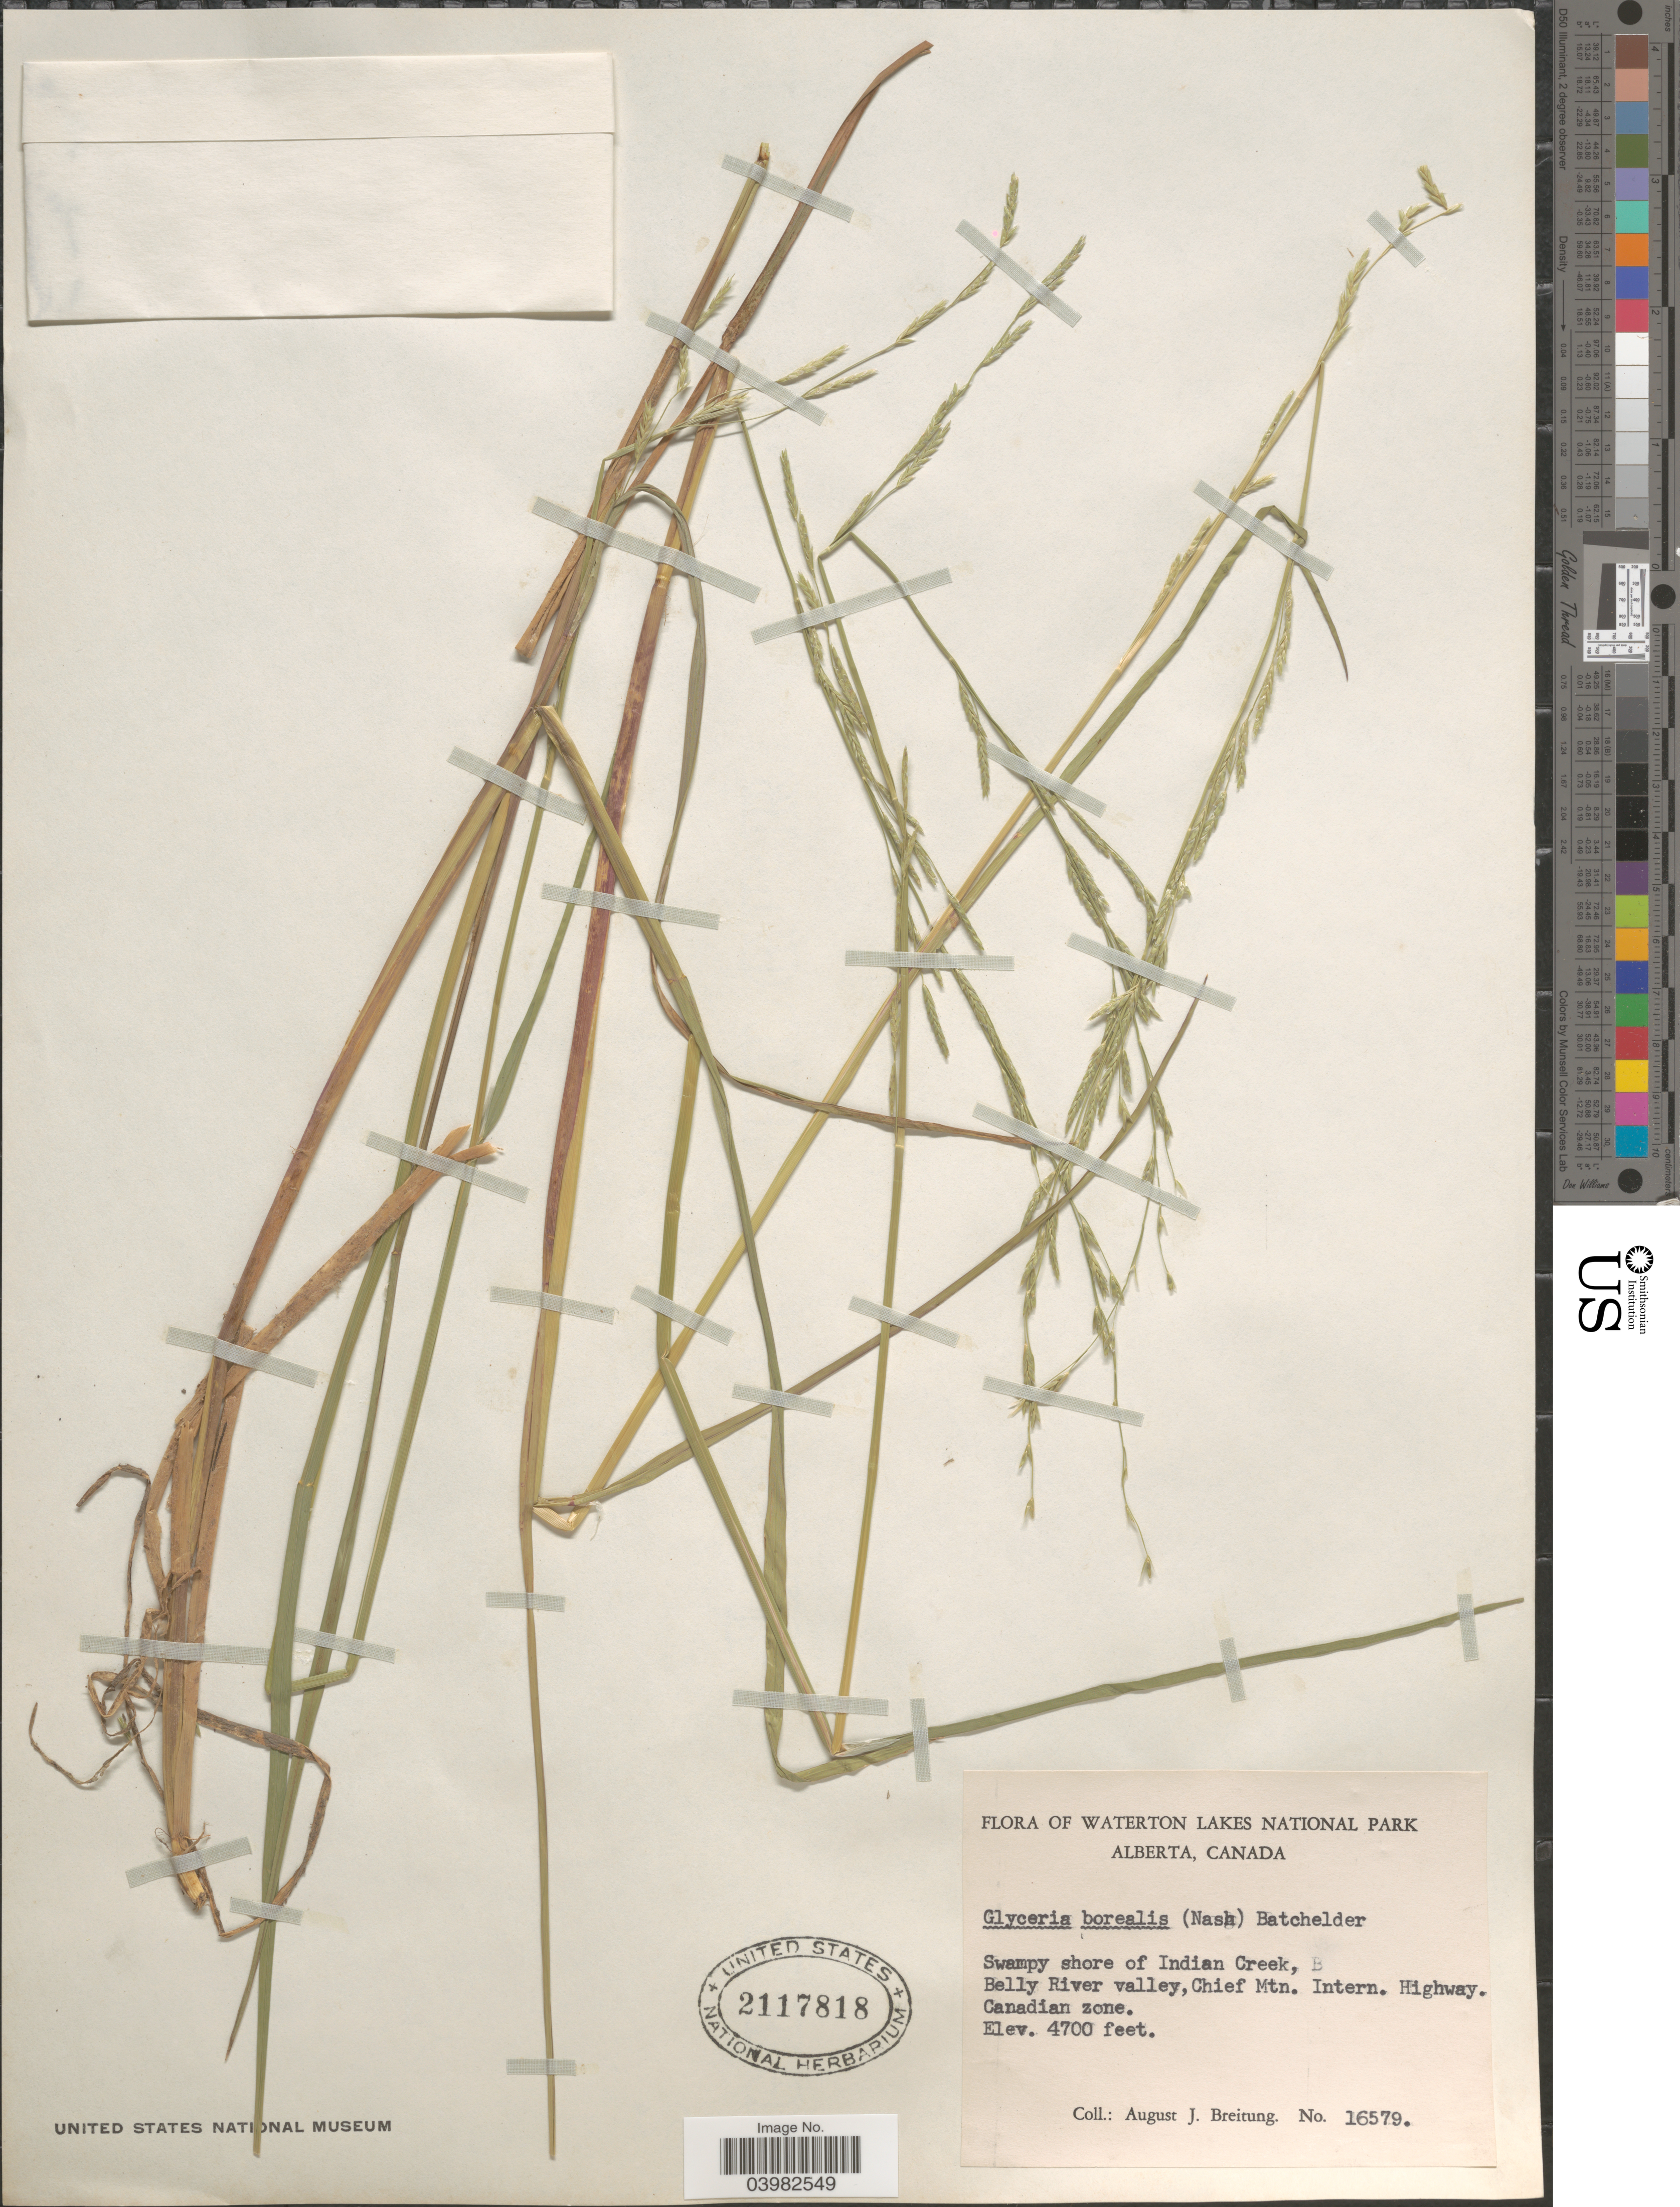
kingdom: Plantae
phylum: Tracheophyta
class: Liliopsida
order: Poales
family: Poaceae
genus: Glyceria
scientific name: Glyceria borealis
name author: (Nash) Batchelder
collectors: A. Breitung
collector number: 16579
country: Canada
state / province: Alberta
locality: Waterton Lakes National Park. Swampy shore of Indian Creek, Belly River valley, Chief Mtn. Intern. Highway. Canadian zone.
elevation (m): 1433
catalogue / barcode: US 2117818